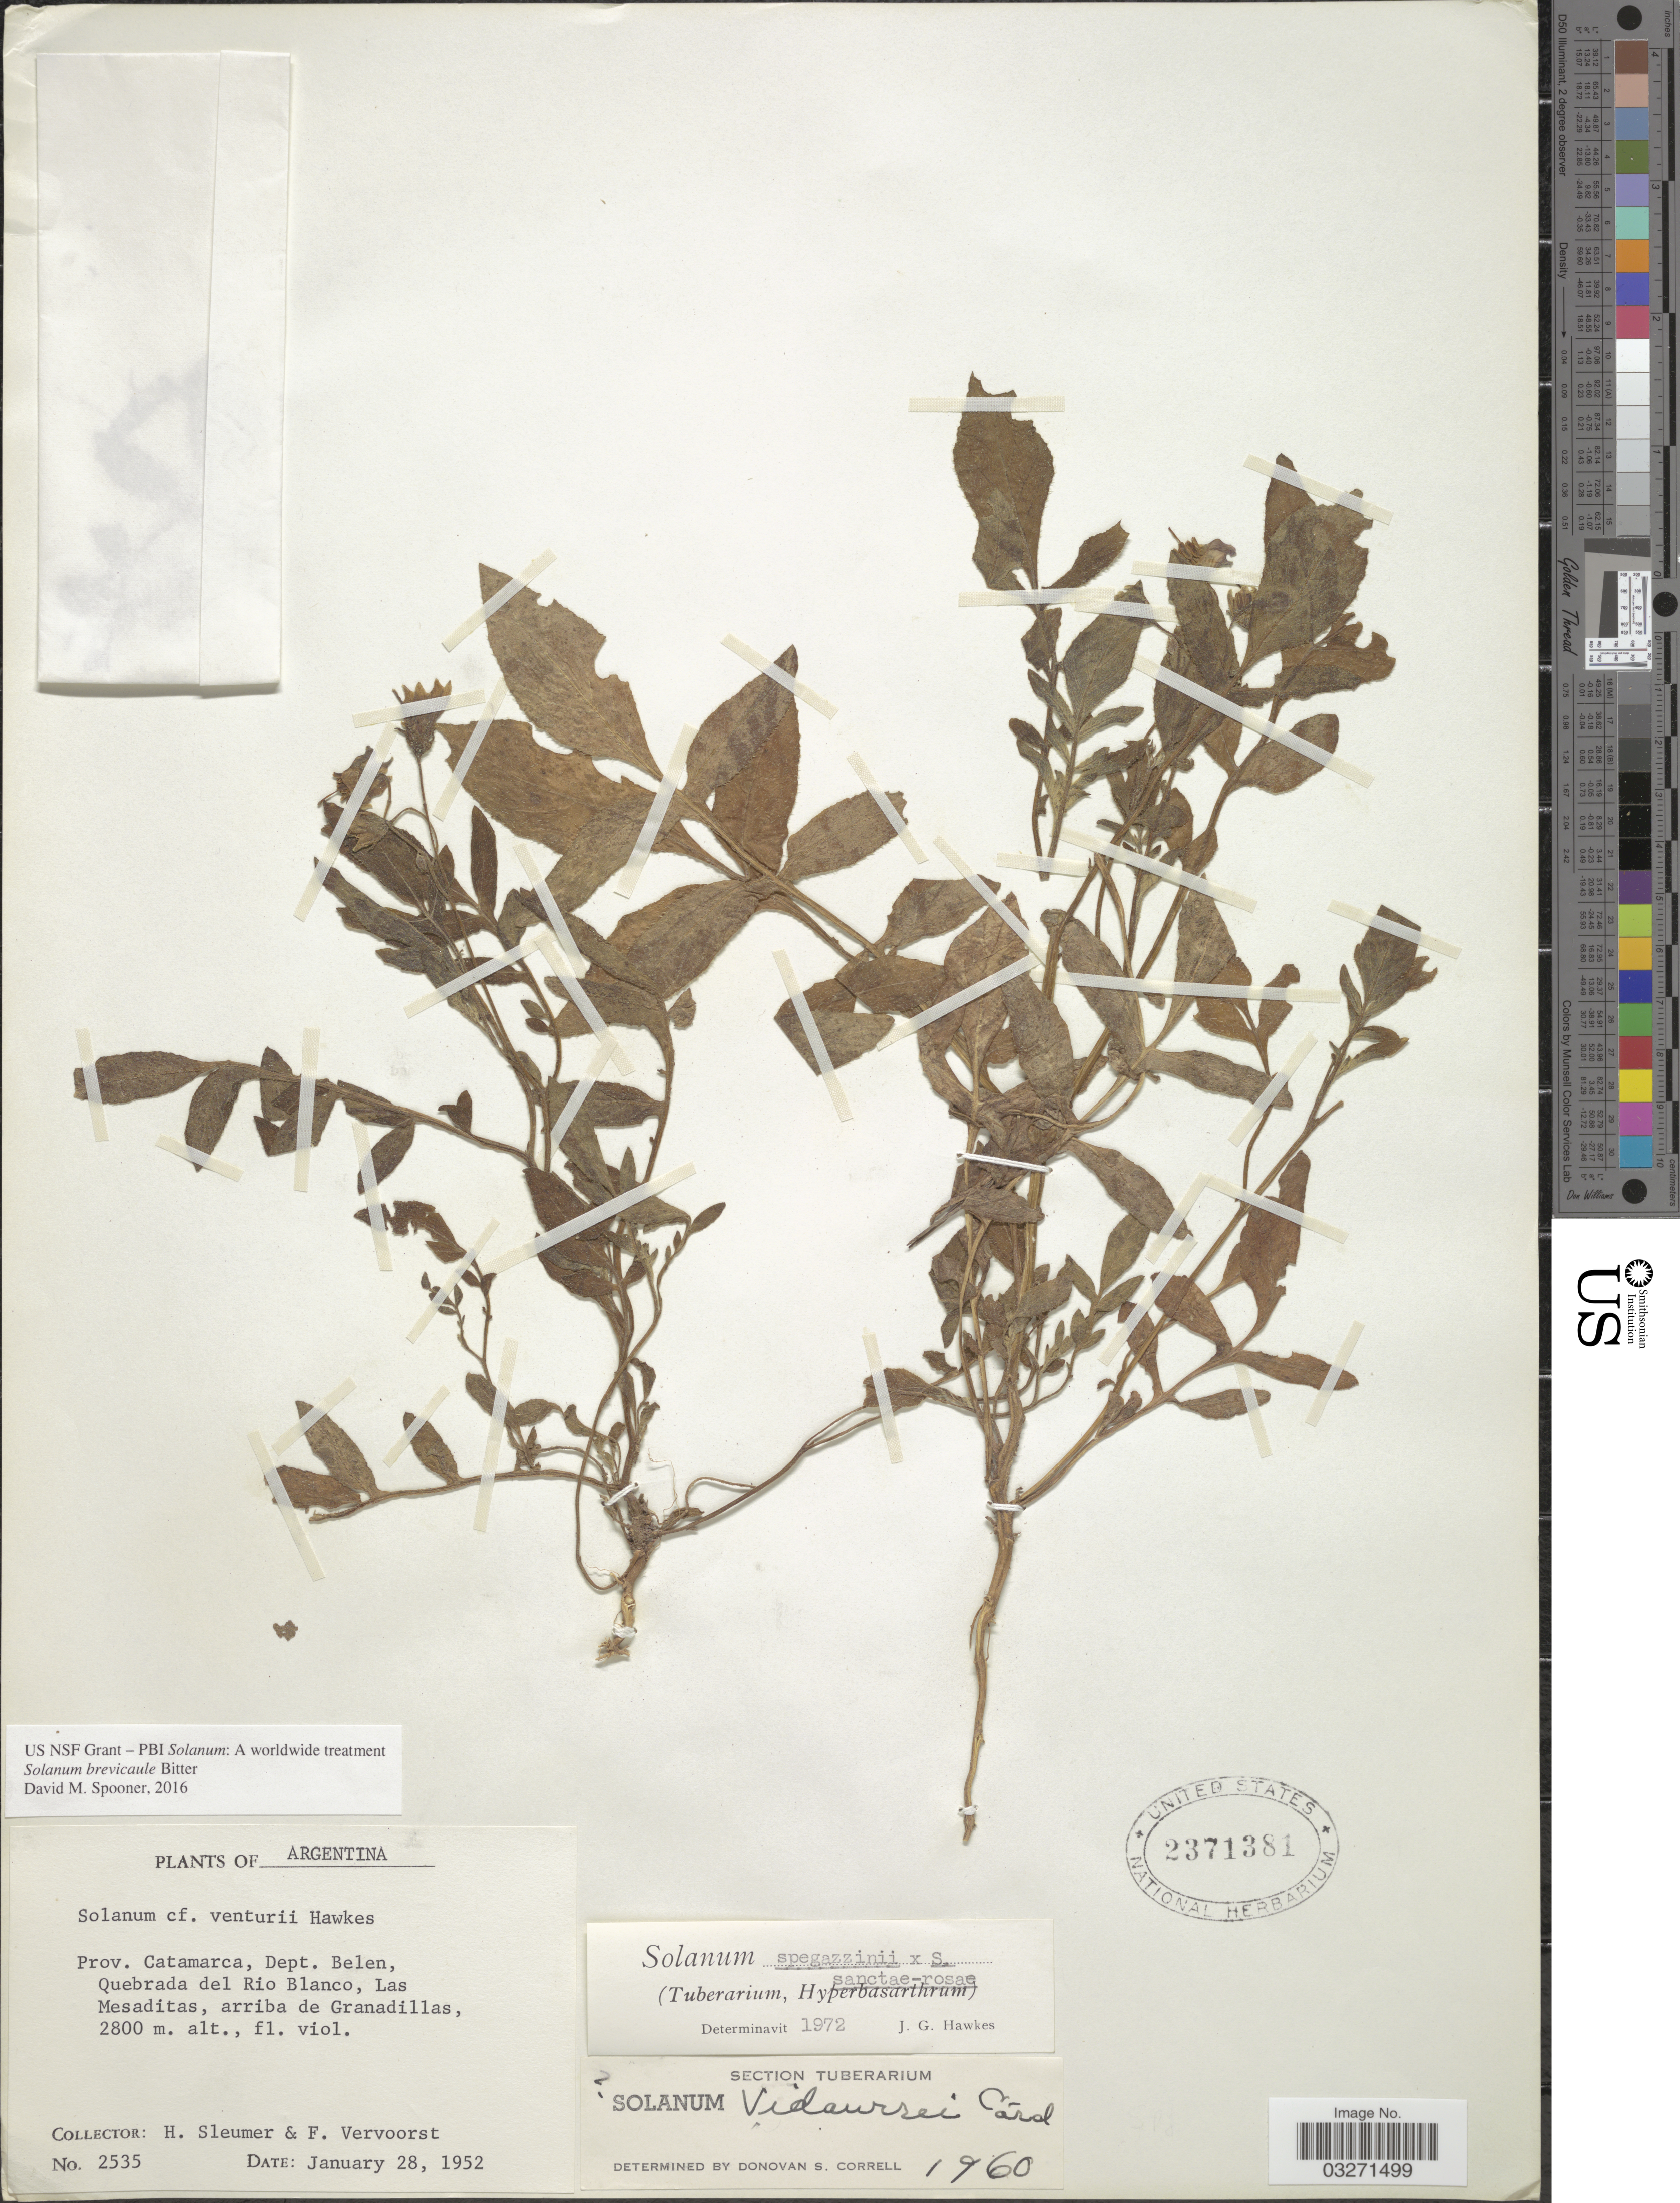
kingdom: Plantae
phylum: Tracheophyta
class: Magnoliopsida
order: Solanales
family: Solanaceae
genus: Solanum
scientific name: Solanum brevicaule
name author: Bitter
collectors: H. O. Sleumer & F. Vervoorst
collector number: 2535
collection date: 1952-01-28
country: Argentina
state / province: Catamarca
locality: Dept. Belen, Quebrada del Rio Blanco, Las Mesaditas, arriba de Granadillas.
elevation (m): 2800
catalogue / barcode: US 2371381